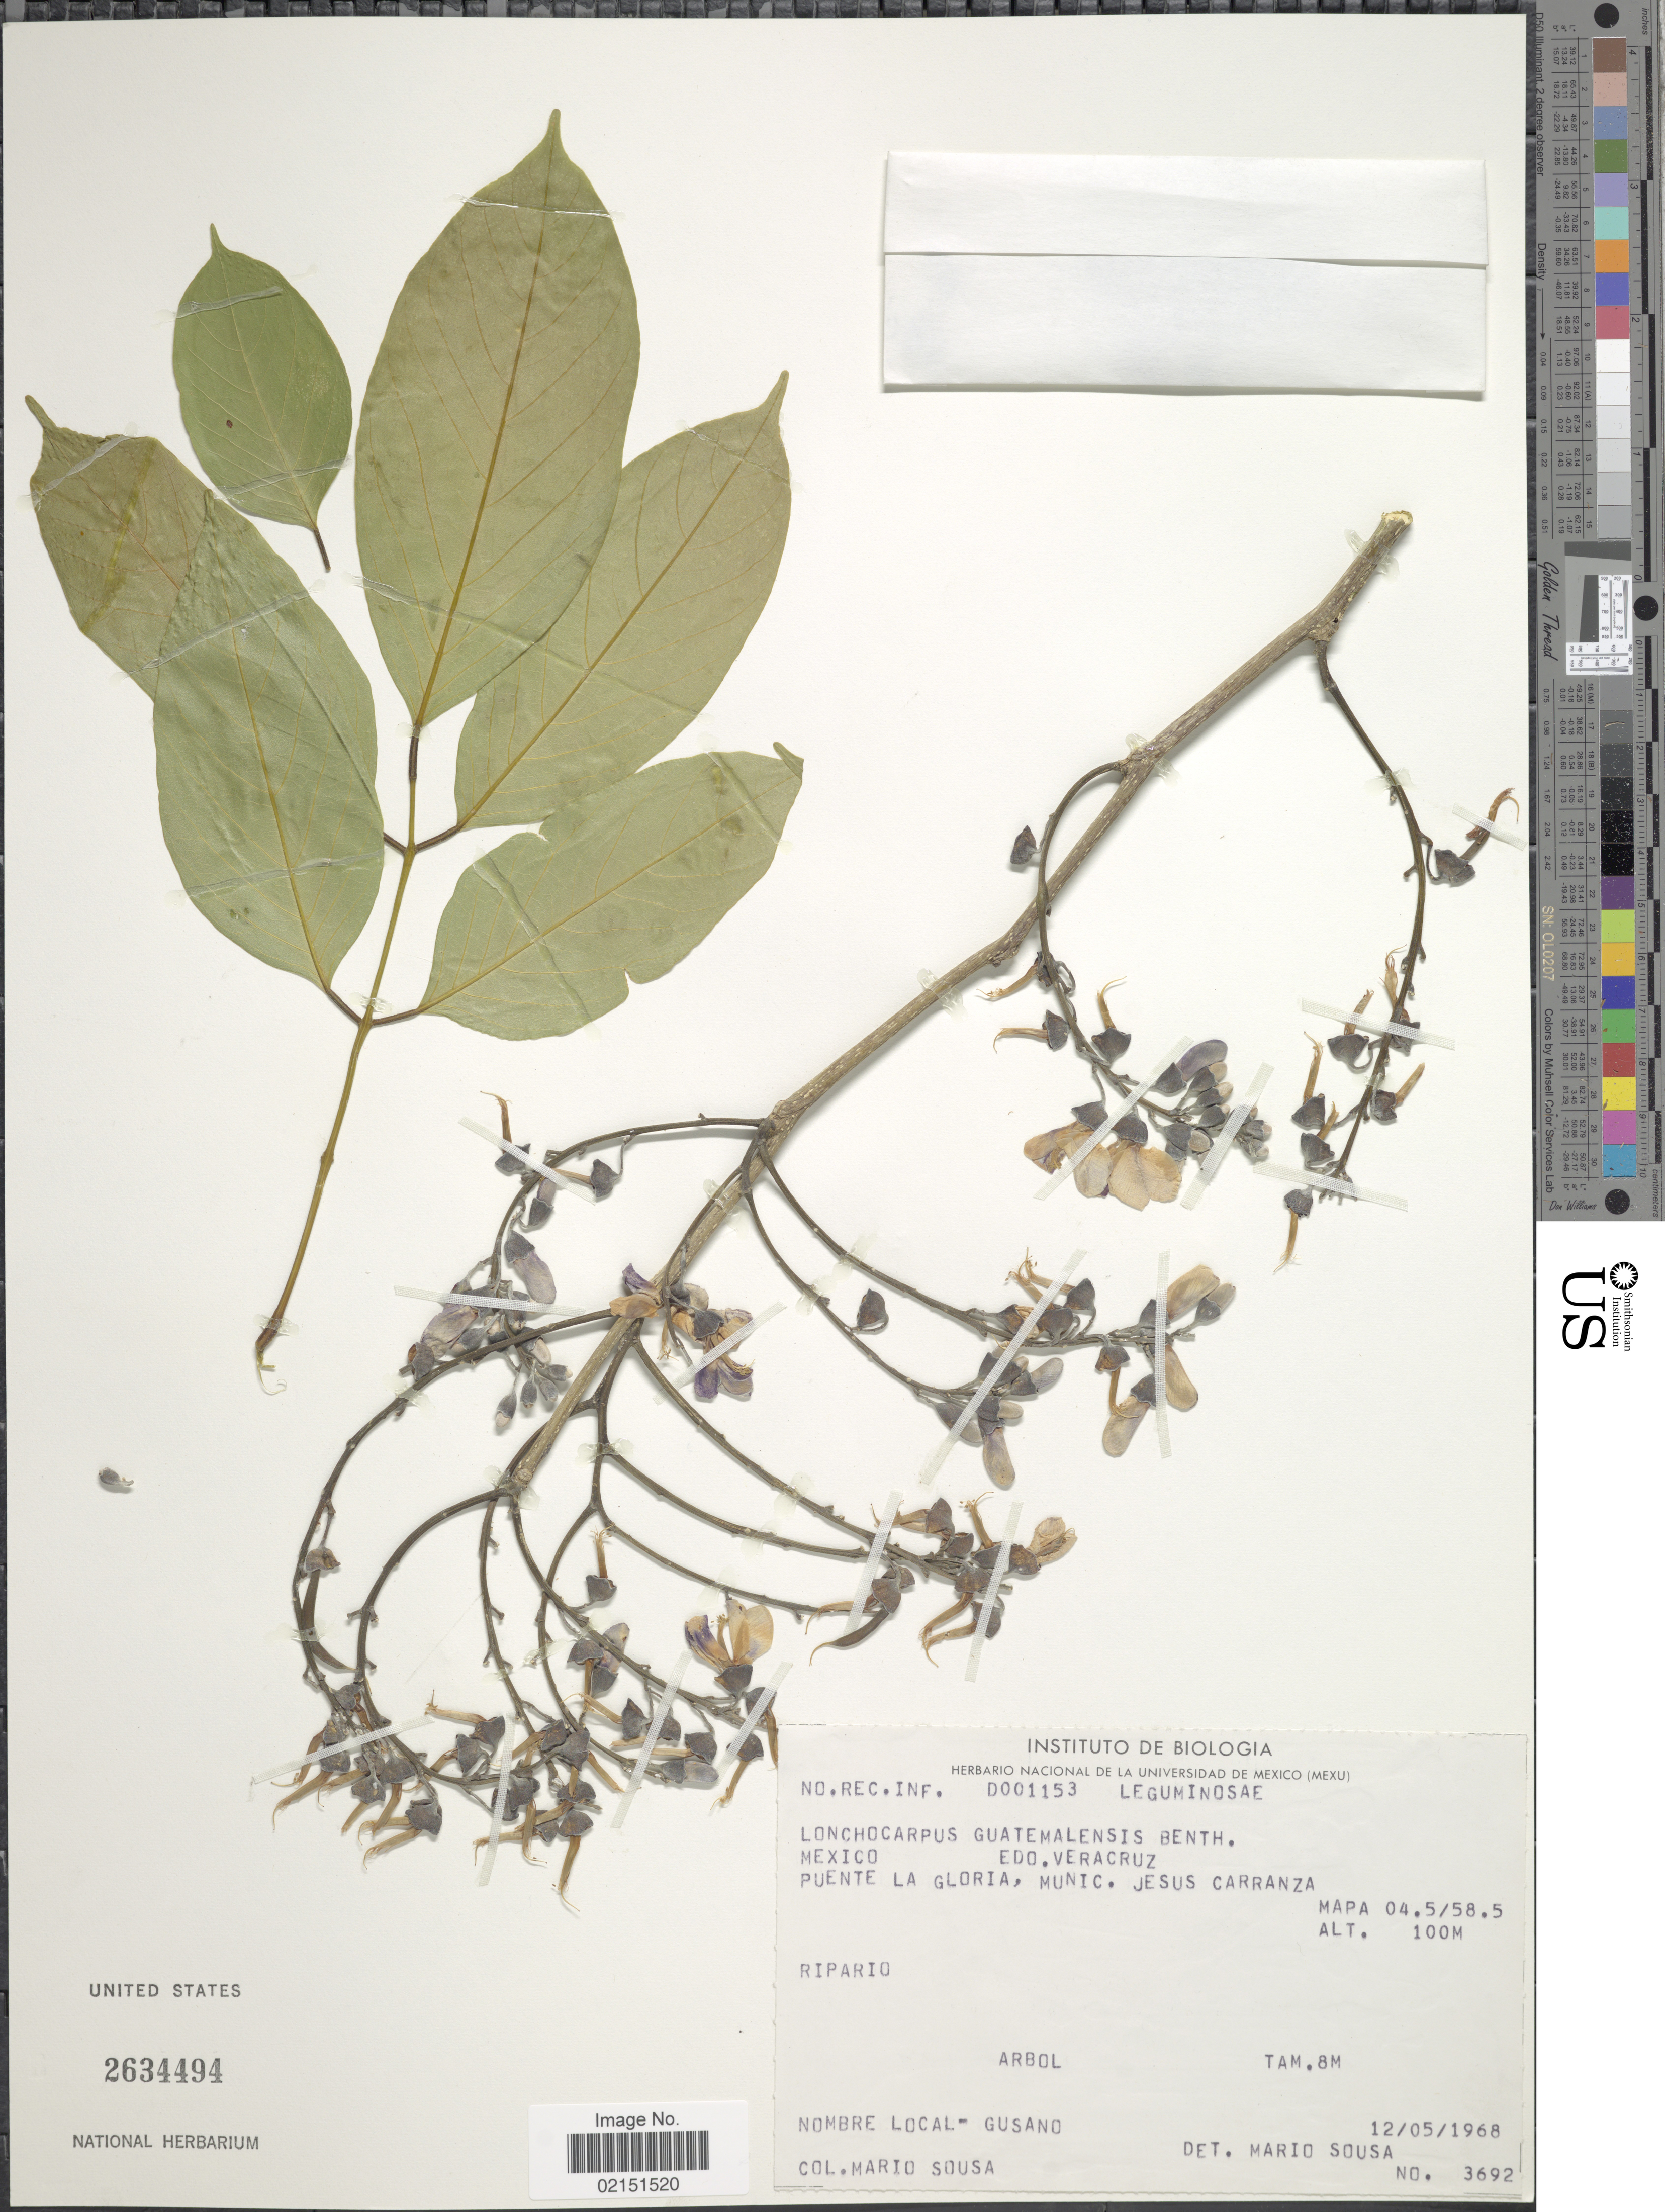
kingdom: Plantae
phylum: Tracheophyta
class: Magnoliopsida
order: Fabales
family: Fabaceae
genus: Lonchocarpus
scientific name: Lonchocarpus guatemalensis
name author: Benth.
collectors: M. Sousa S.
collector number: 3692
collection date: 1968-05-12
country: Mexico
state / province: Veracruz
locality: Mexico. Edo. Veracruz. Punete la Glorida, Munic. Jesus Carranza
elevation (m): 100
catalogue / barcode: US 2634494